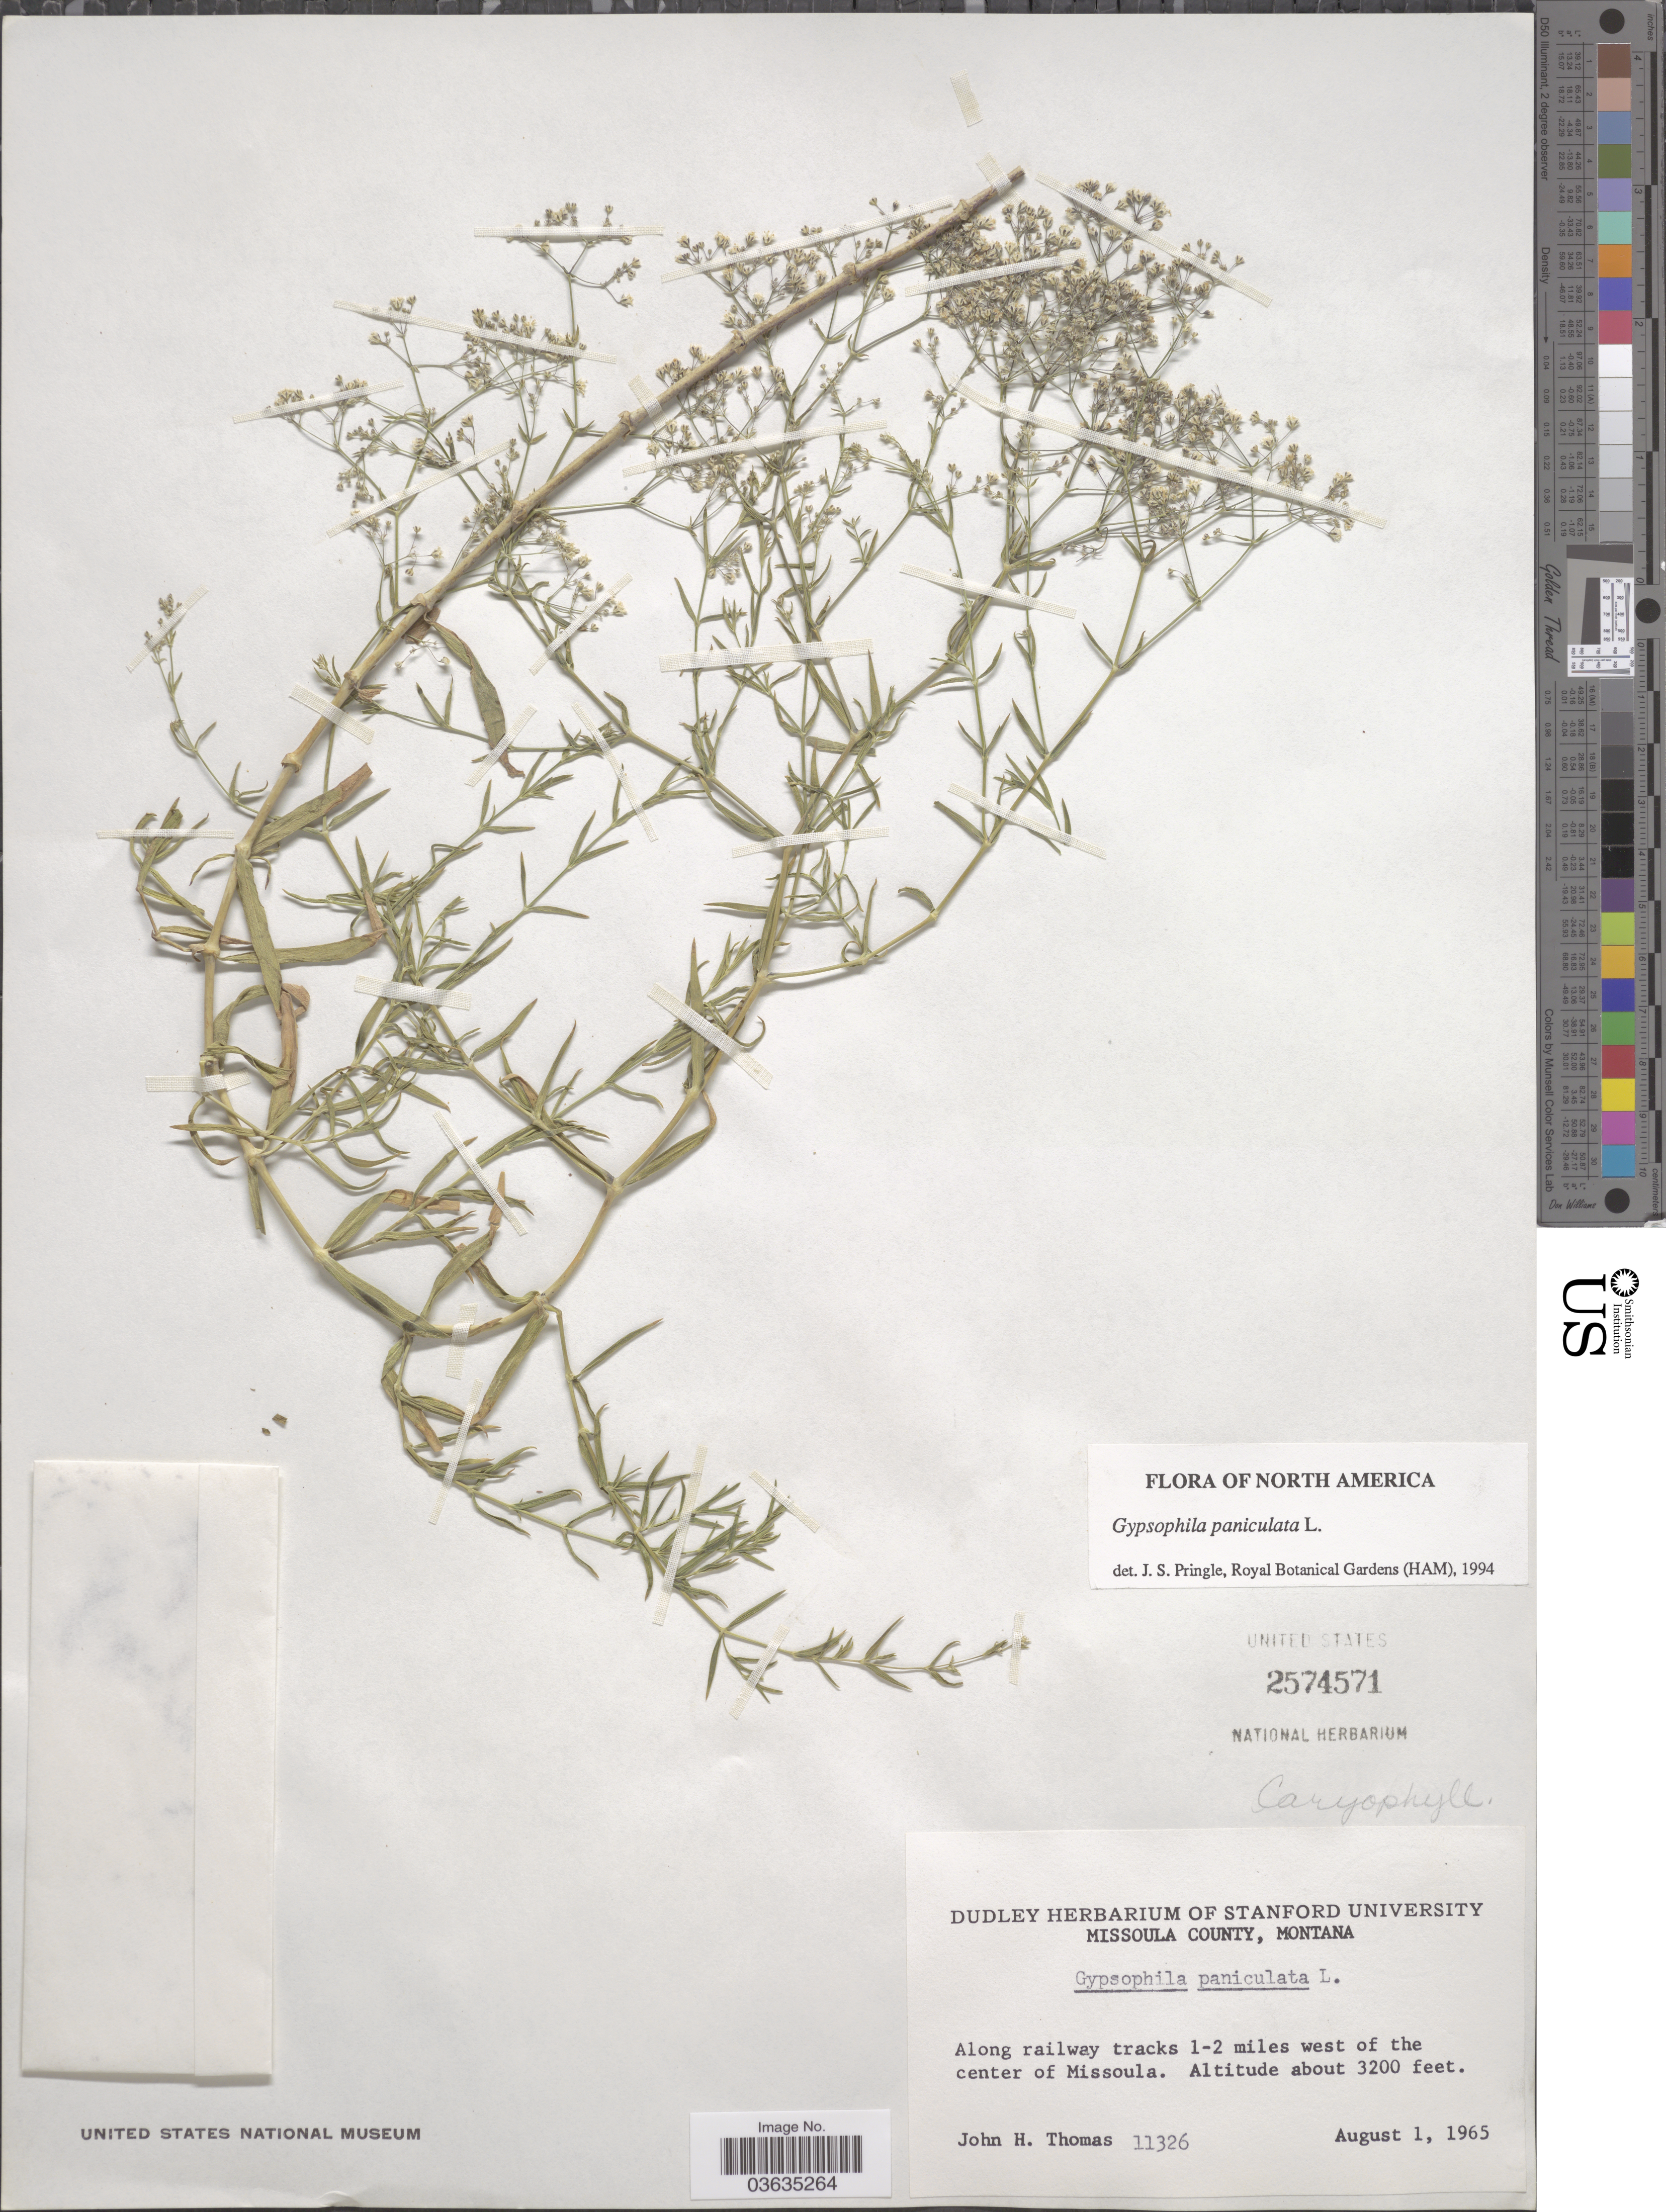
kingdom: Plantae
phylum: Tracheophyta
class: Magnoliopsida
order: Caryophyllales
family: Caryophyllaceae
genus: Gypsophila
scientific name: Gypsophila paniculata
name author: L.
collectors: J. H. Thomas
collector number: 11326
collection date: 1965-08-01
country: United States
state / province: Montana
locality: Missoula County. Along railway tracks 1-2 miles west of the center of Missoula.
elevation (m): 975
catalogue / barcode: US 2574571